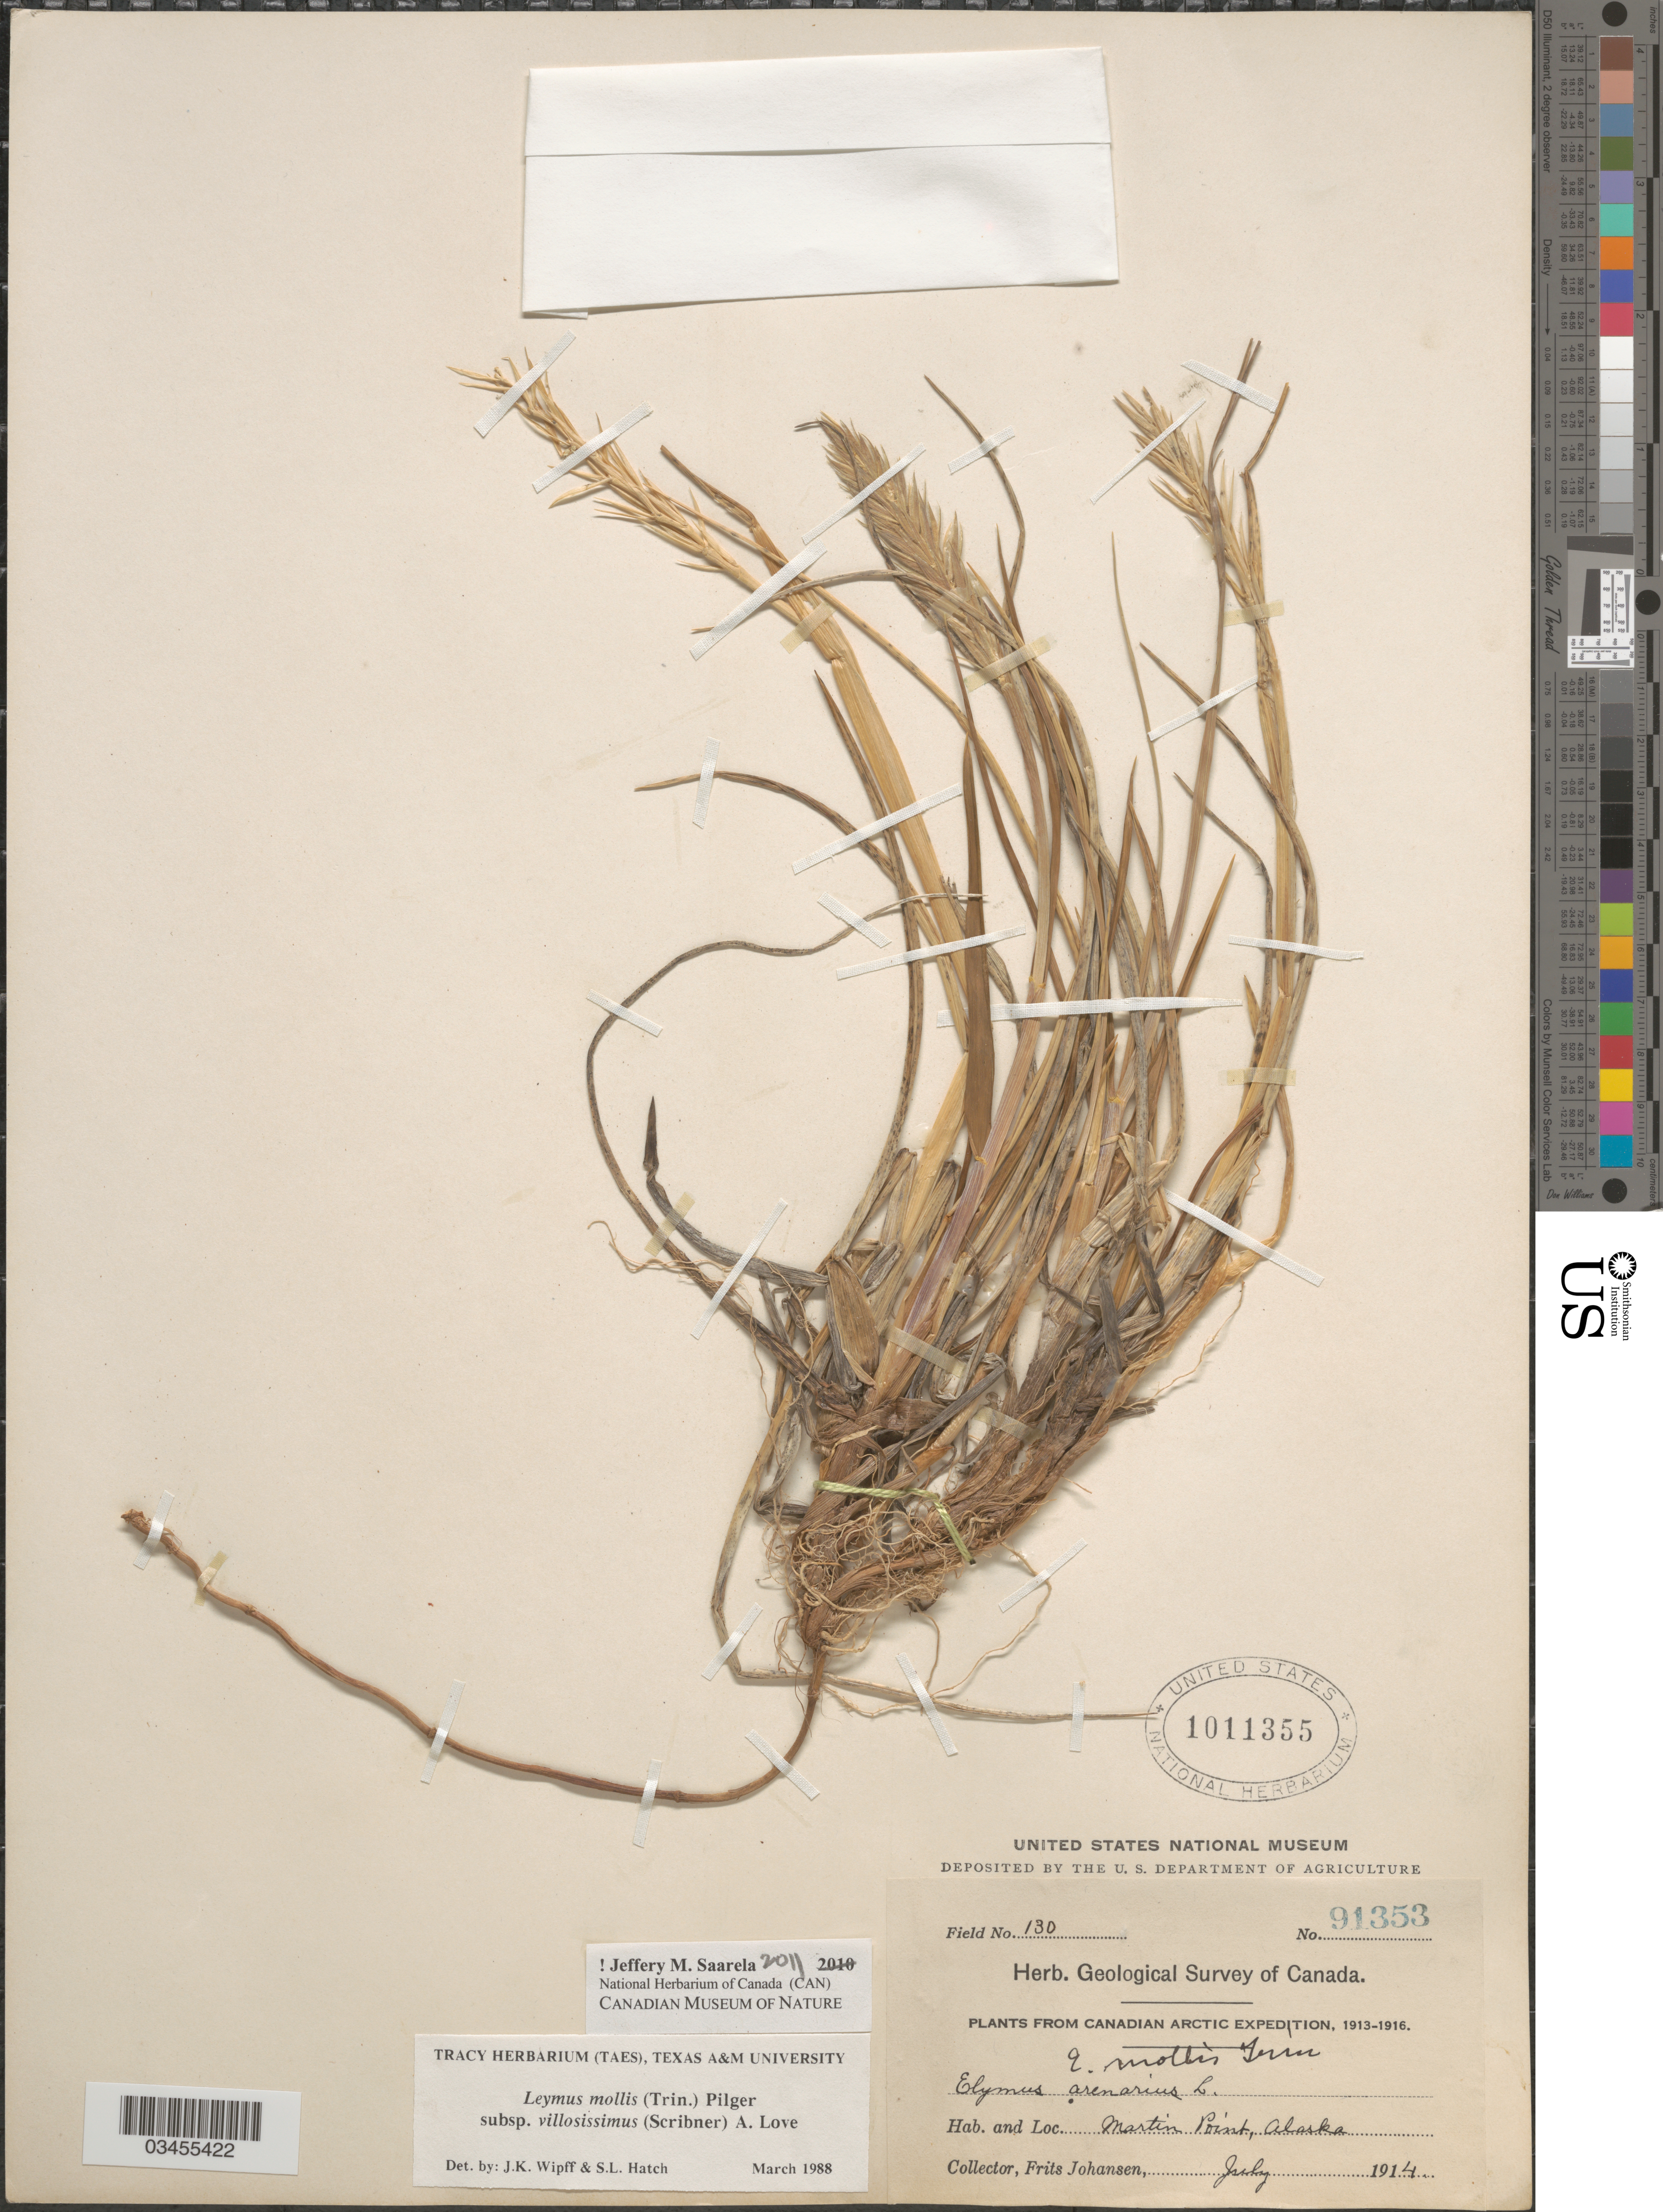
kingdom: Plantae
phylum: Tracheophyta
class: Liliopsida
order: Poales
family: Poaceae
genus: Leymus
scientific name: Leymus mollis subsp. villosissimus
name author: (Scribn.) Á. Löve & D. Löve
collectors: F. Johansen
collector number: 130/91353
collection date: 1914-07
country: United States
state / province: Alaska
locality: Geological Survey of Canada. Canadian Arctic Expedition, 1913-1916. Martin Point.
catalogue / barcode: US 1011355